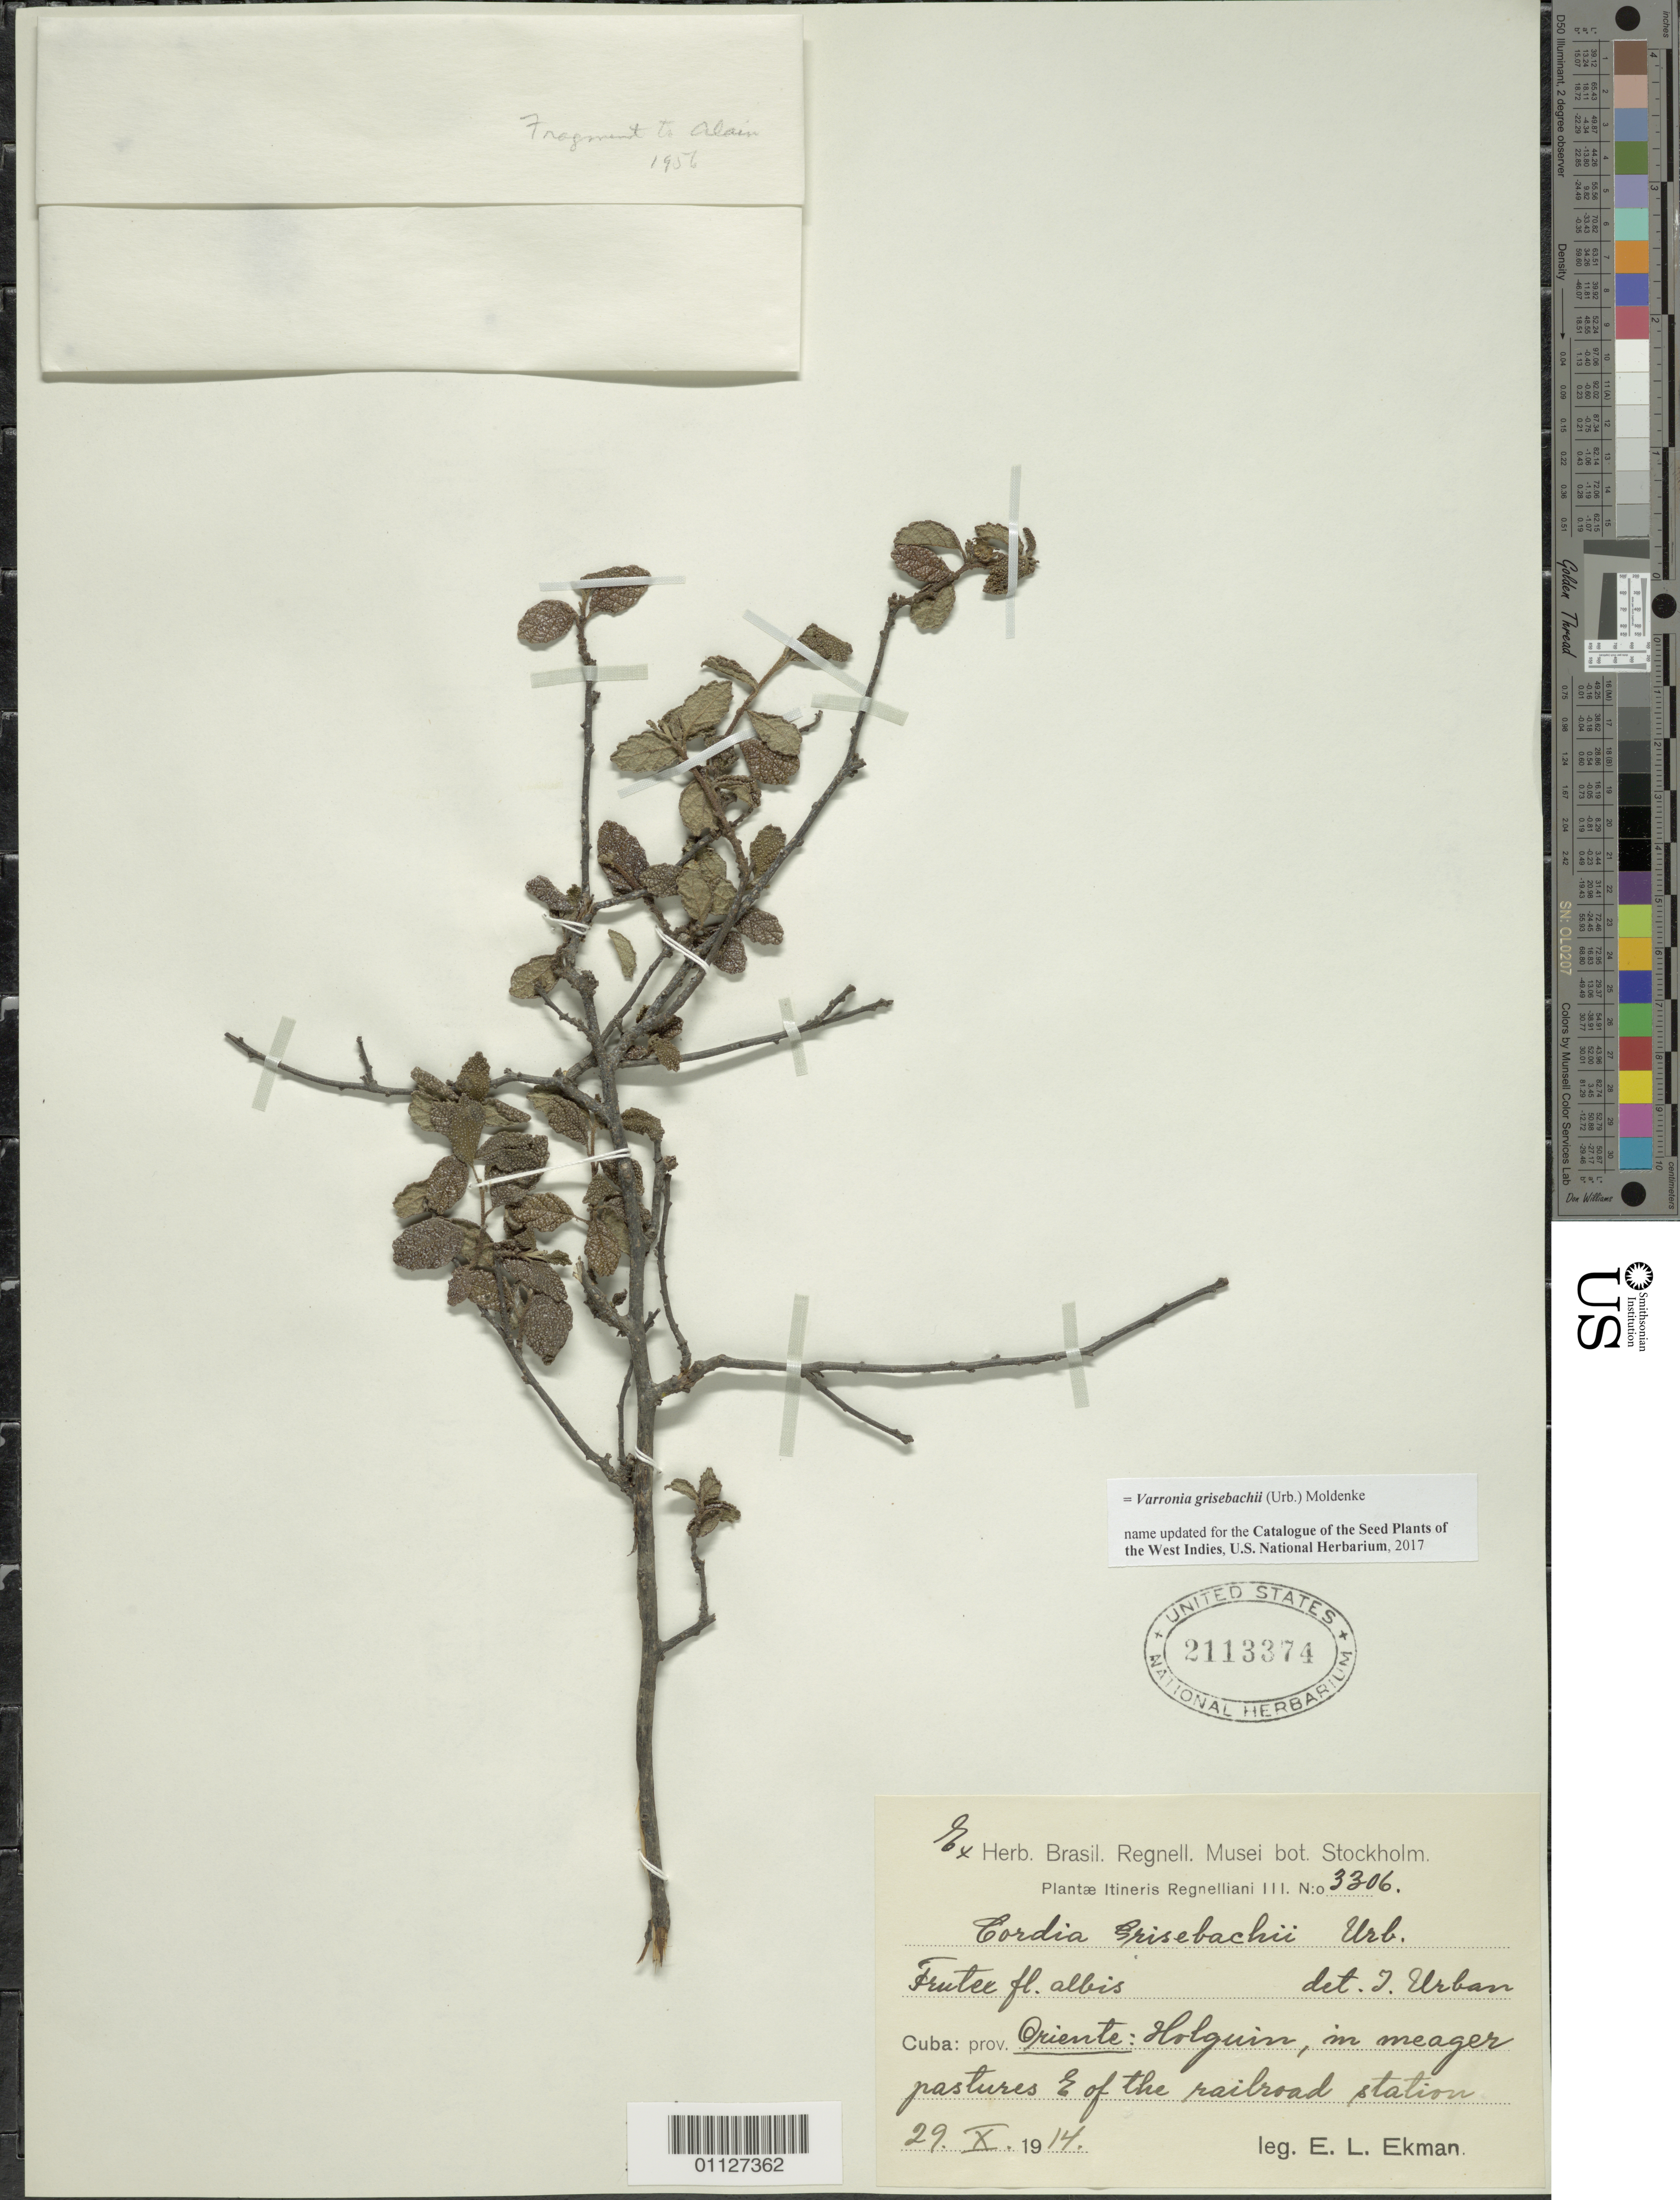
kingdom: Plantae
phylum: Tracheophyta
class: Magnoliopsida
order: Boraginales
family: Cordiaceae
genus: Varronia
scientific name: Varronia grisebachii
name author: (Urb.) Moldenke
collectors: E. L. Ekman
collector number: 3306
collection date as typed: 29 Oct 1914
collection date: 1914-10-29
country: Cuba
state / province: Holguín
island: Cuba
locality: Holguín, E of the railroad station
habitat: In meager pastures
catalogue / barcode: US 2113374